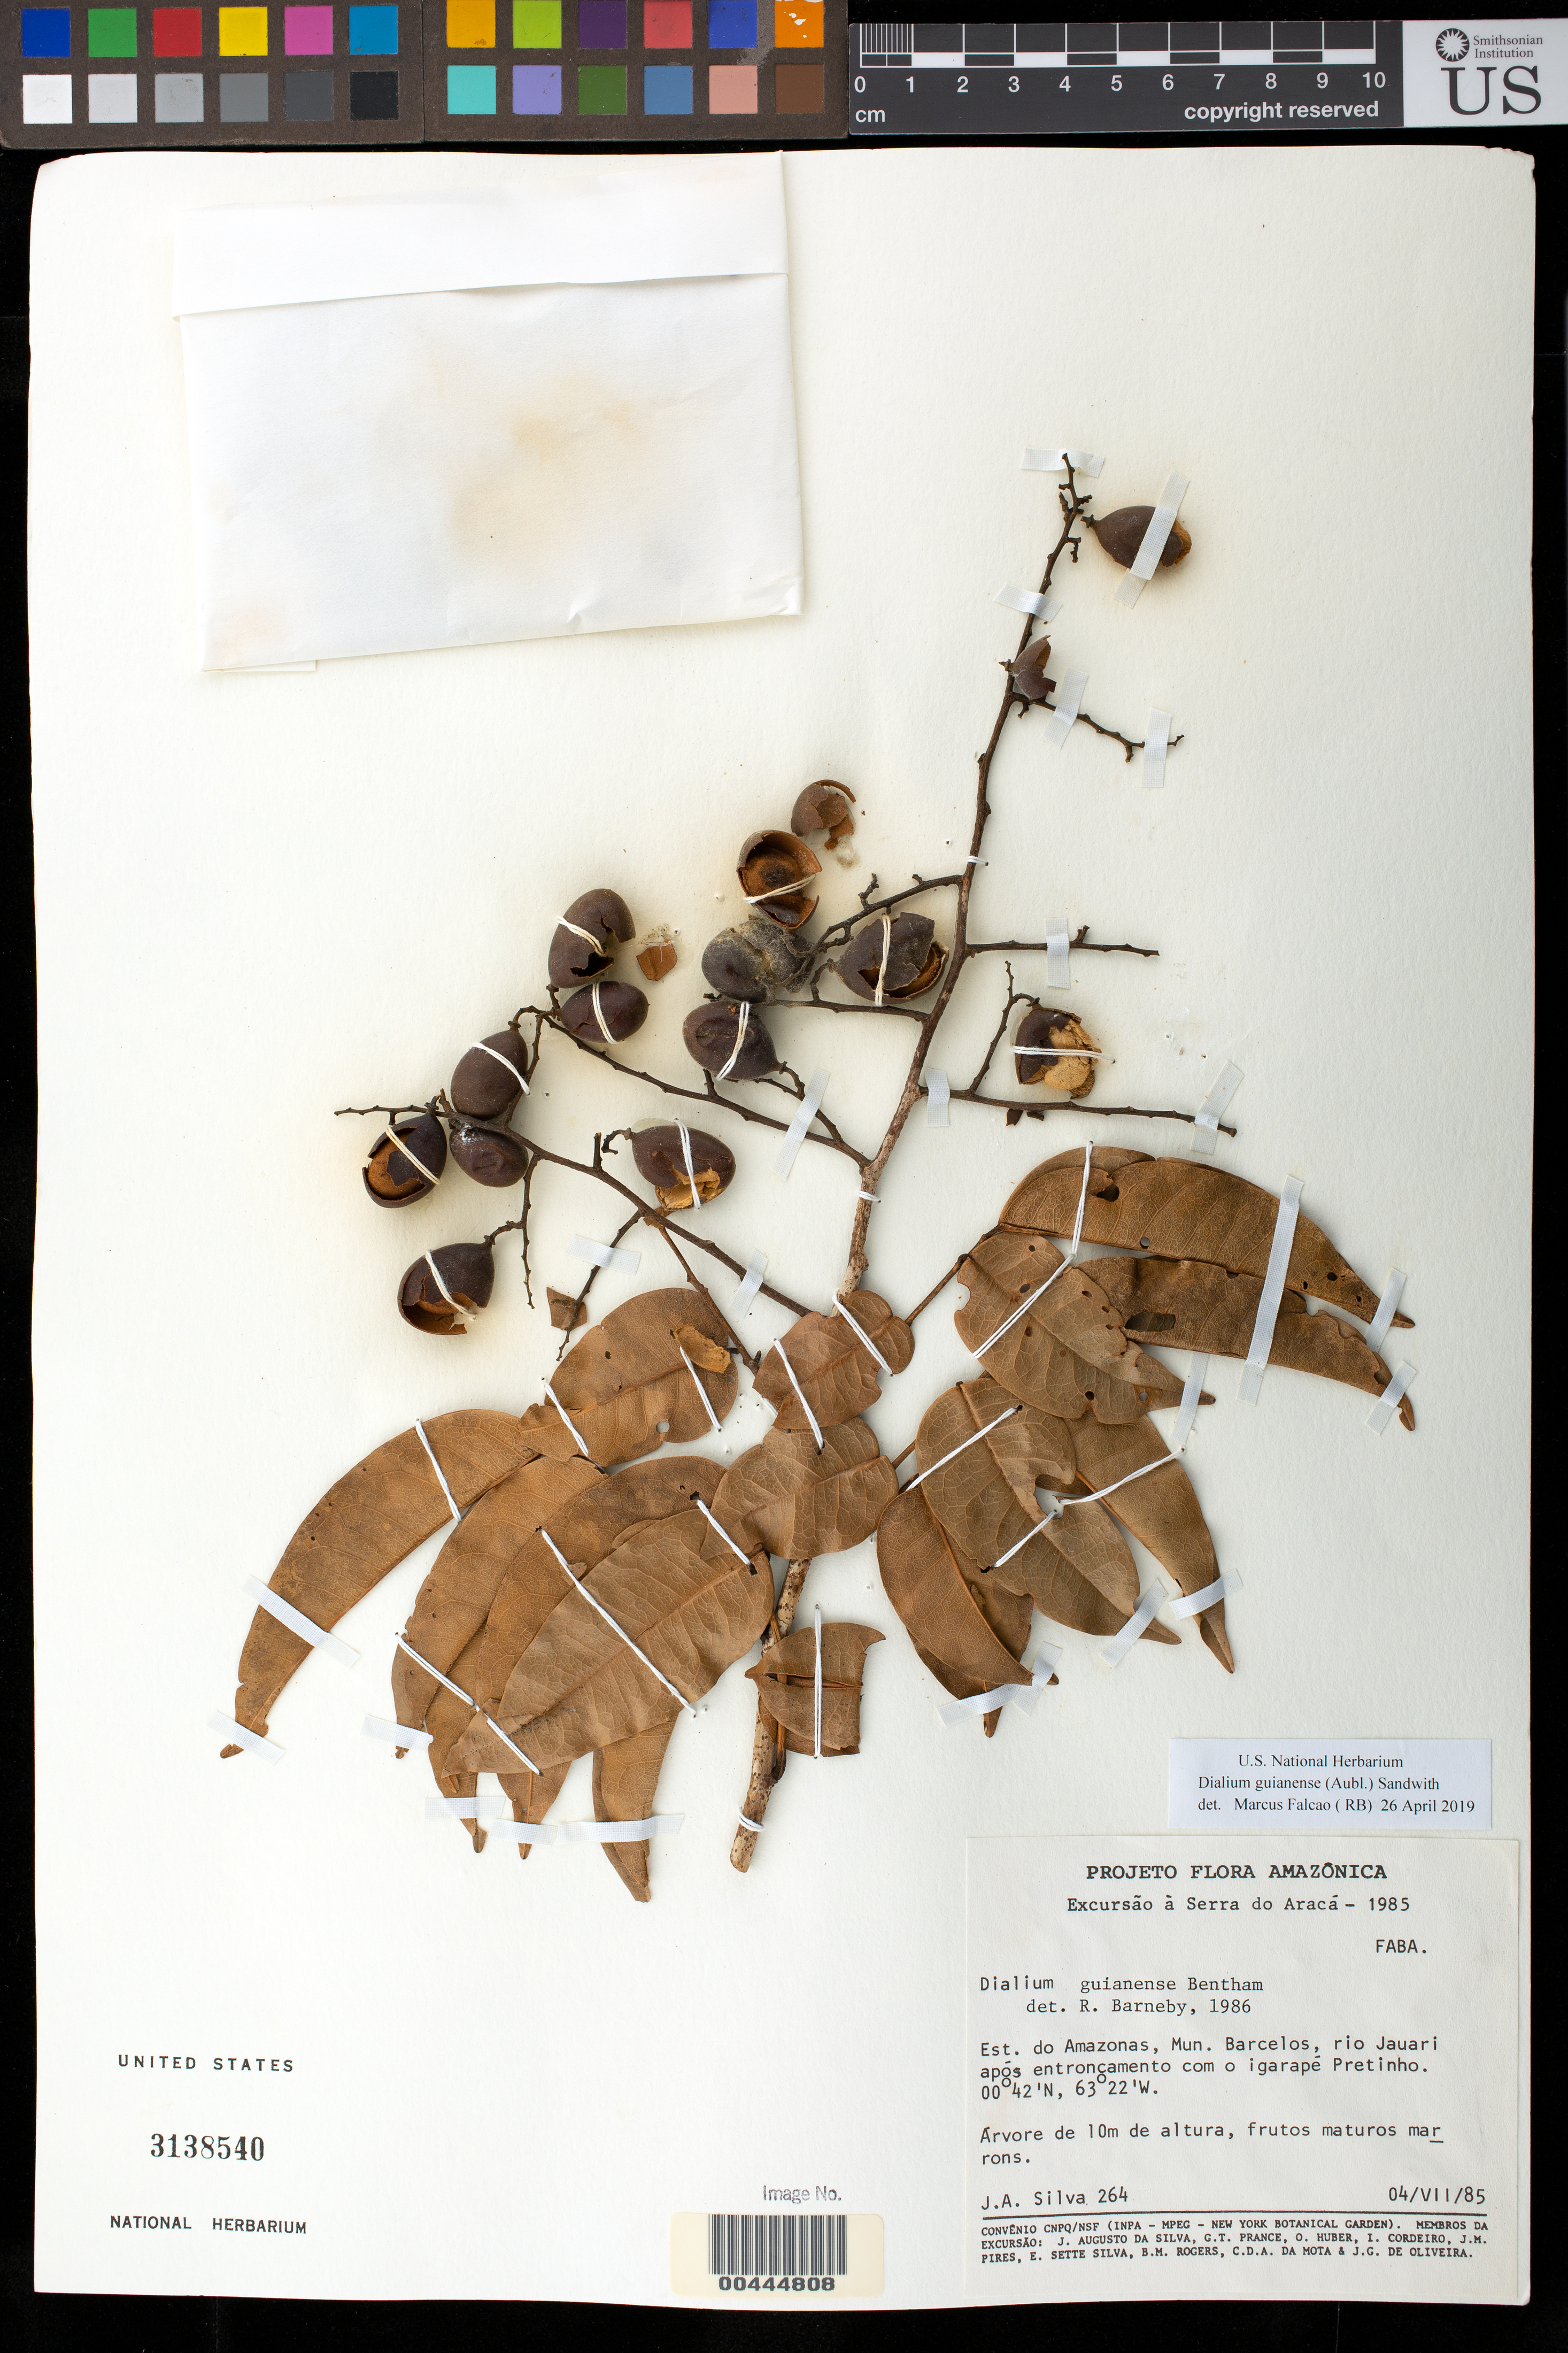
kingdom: Plantae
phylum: Tracheophyta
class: Magnoliopsida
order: Fabales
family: Fabaceae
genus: Dialium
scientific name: Dialium guianense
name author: (Aubl.) Sandwith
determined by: Falcão, Marcus J.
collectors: J. A. C. Silva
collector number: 264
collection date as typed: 04 Jul 1985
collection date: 1985-07-04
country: Brazil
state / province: Amazonas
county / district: Barcelos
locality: Rio jauari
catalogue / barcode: US 3138540